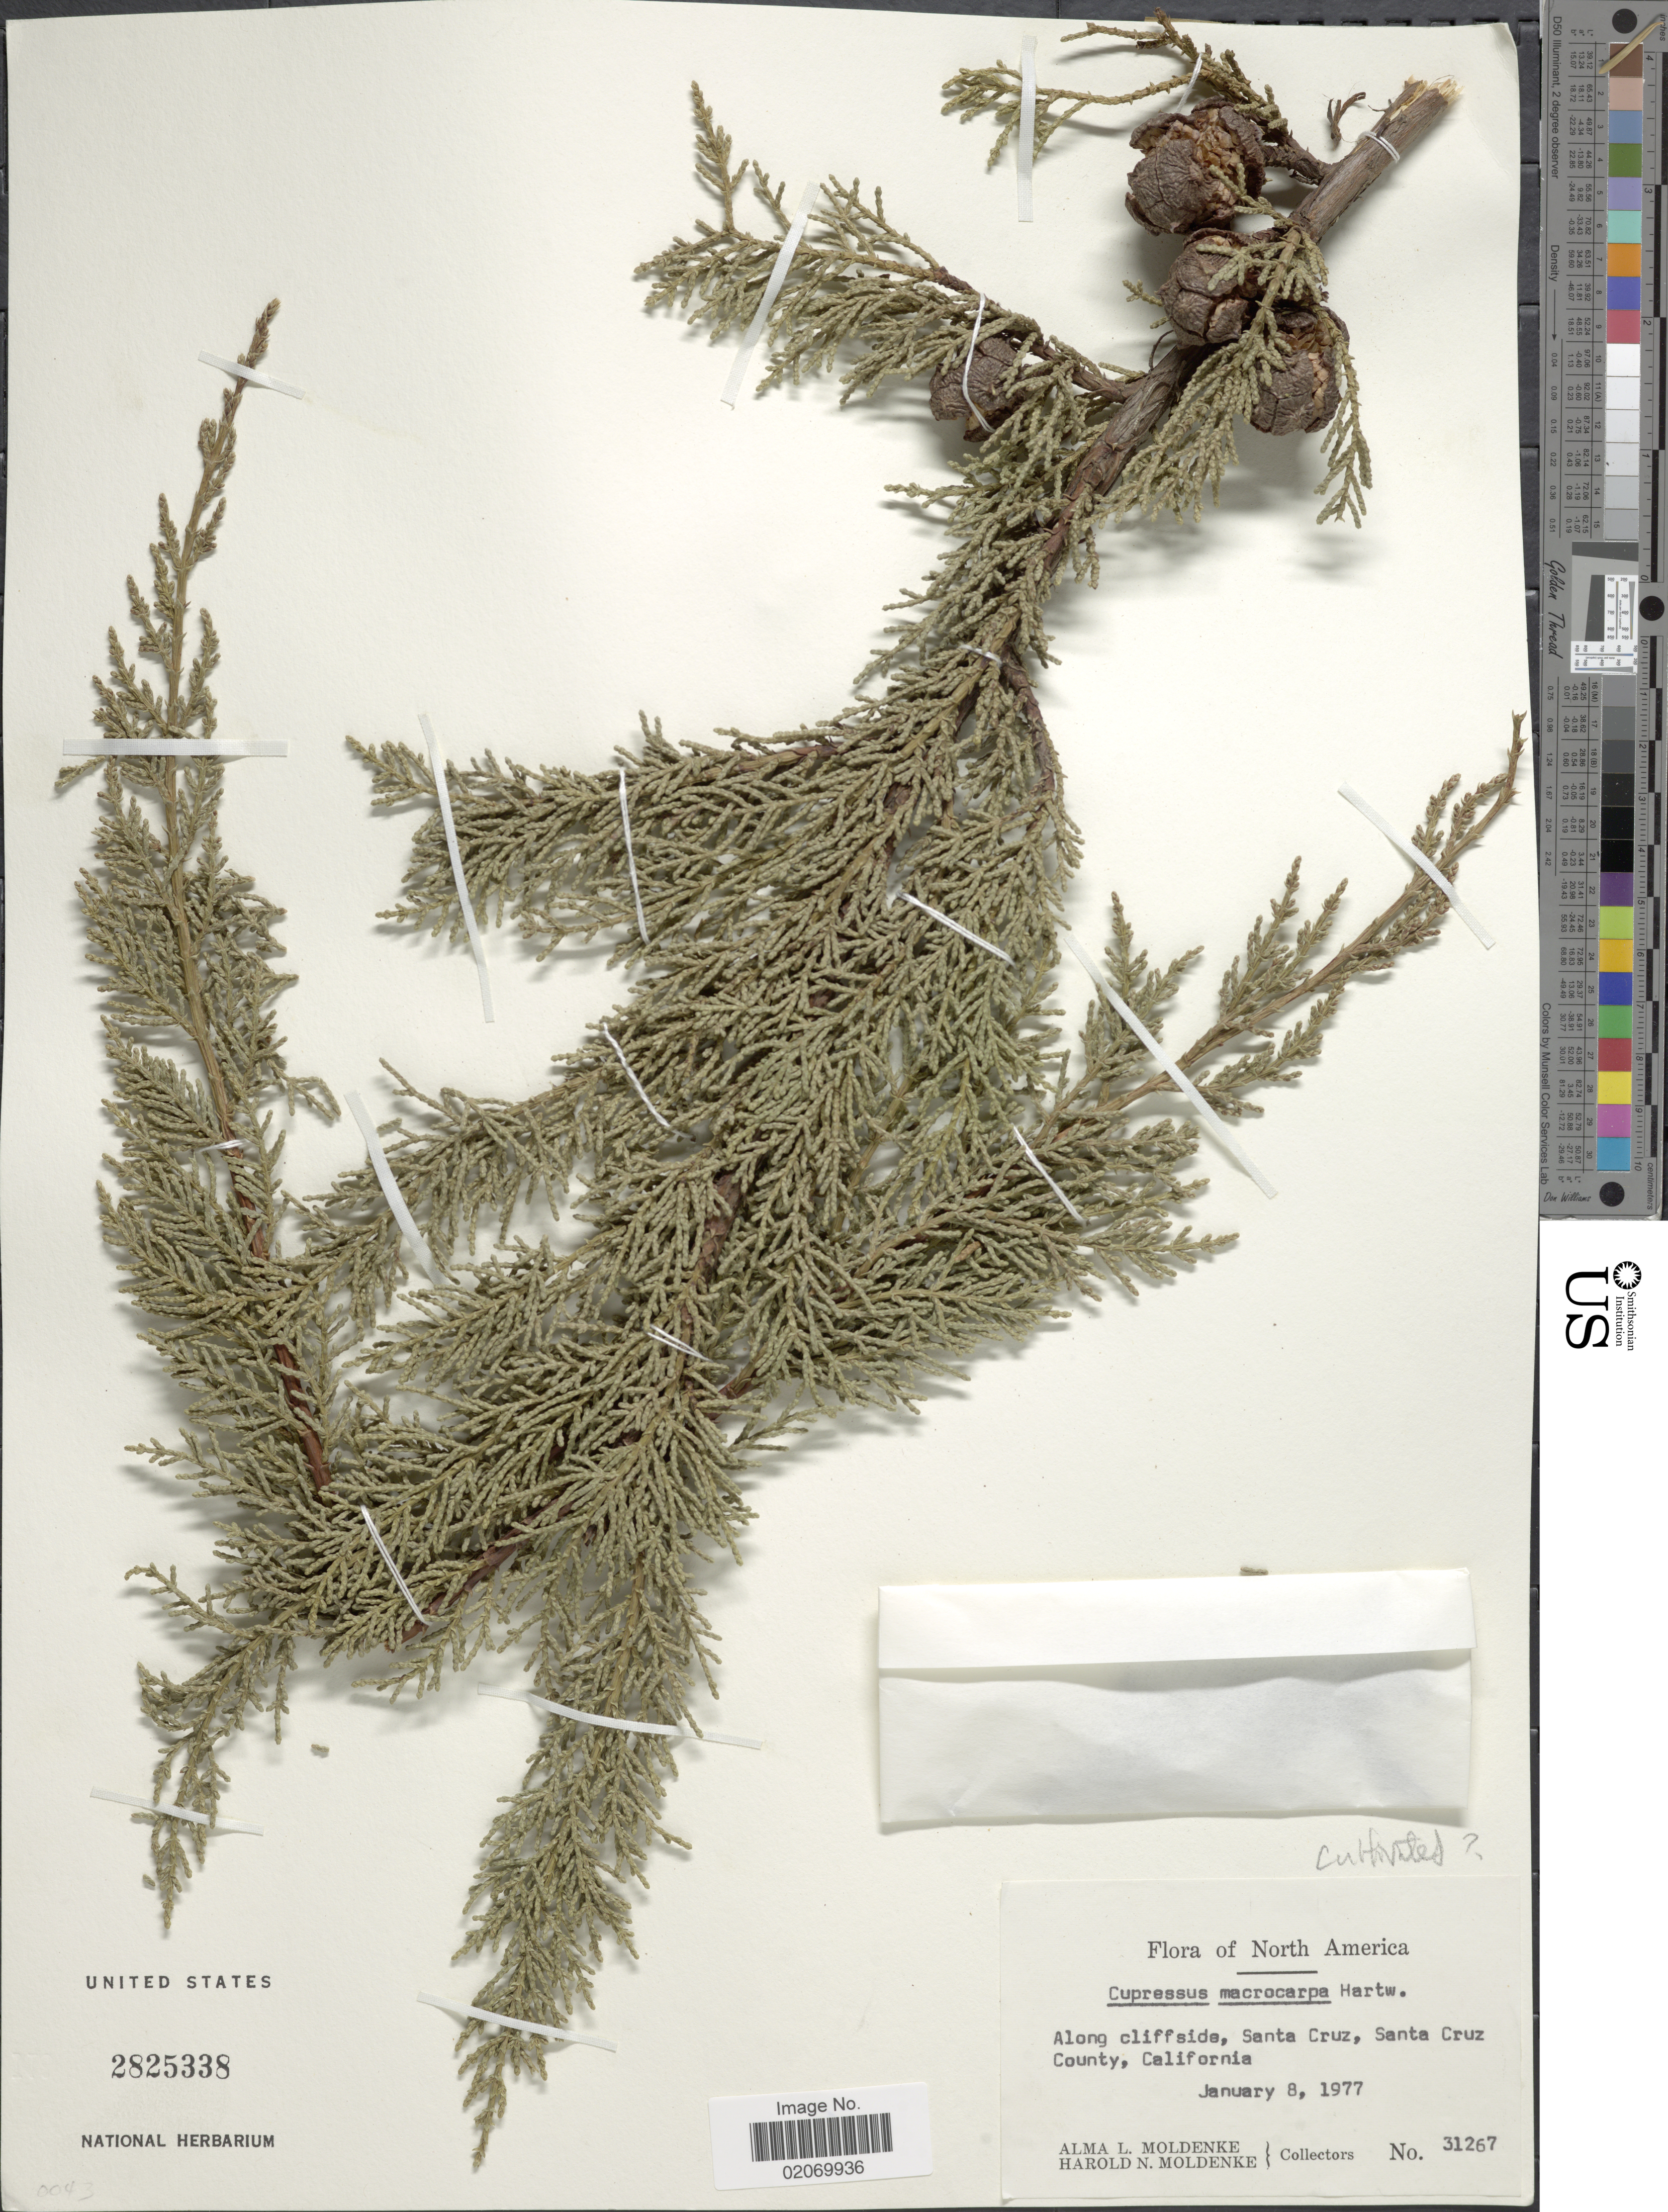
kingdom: Plantae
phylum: Tracheophyta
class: Pinopsida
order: Pinales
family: Cupressaceae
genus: Hesperocyparis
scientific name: Hesperocyparis macrocarpa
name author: (Hartw. ex Gordon) Bartel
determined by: (US) Smithsonian Institution - National Museum of Natural History - Department of Botany (UNITED STATES)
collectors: A. L. Moldenke & H. N. Moldenke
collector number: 31267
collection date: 1977-01-08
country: United States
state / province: California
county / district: Santa Cruz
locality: Santa Cruz, Santa Cruz County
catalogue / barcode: US 2825338